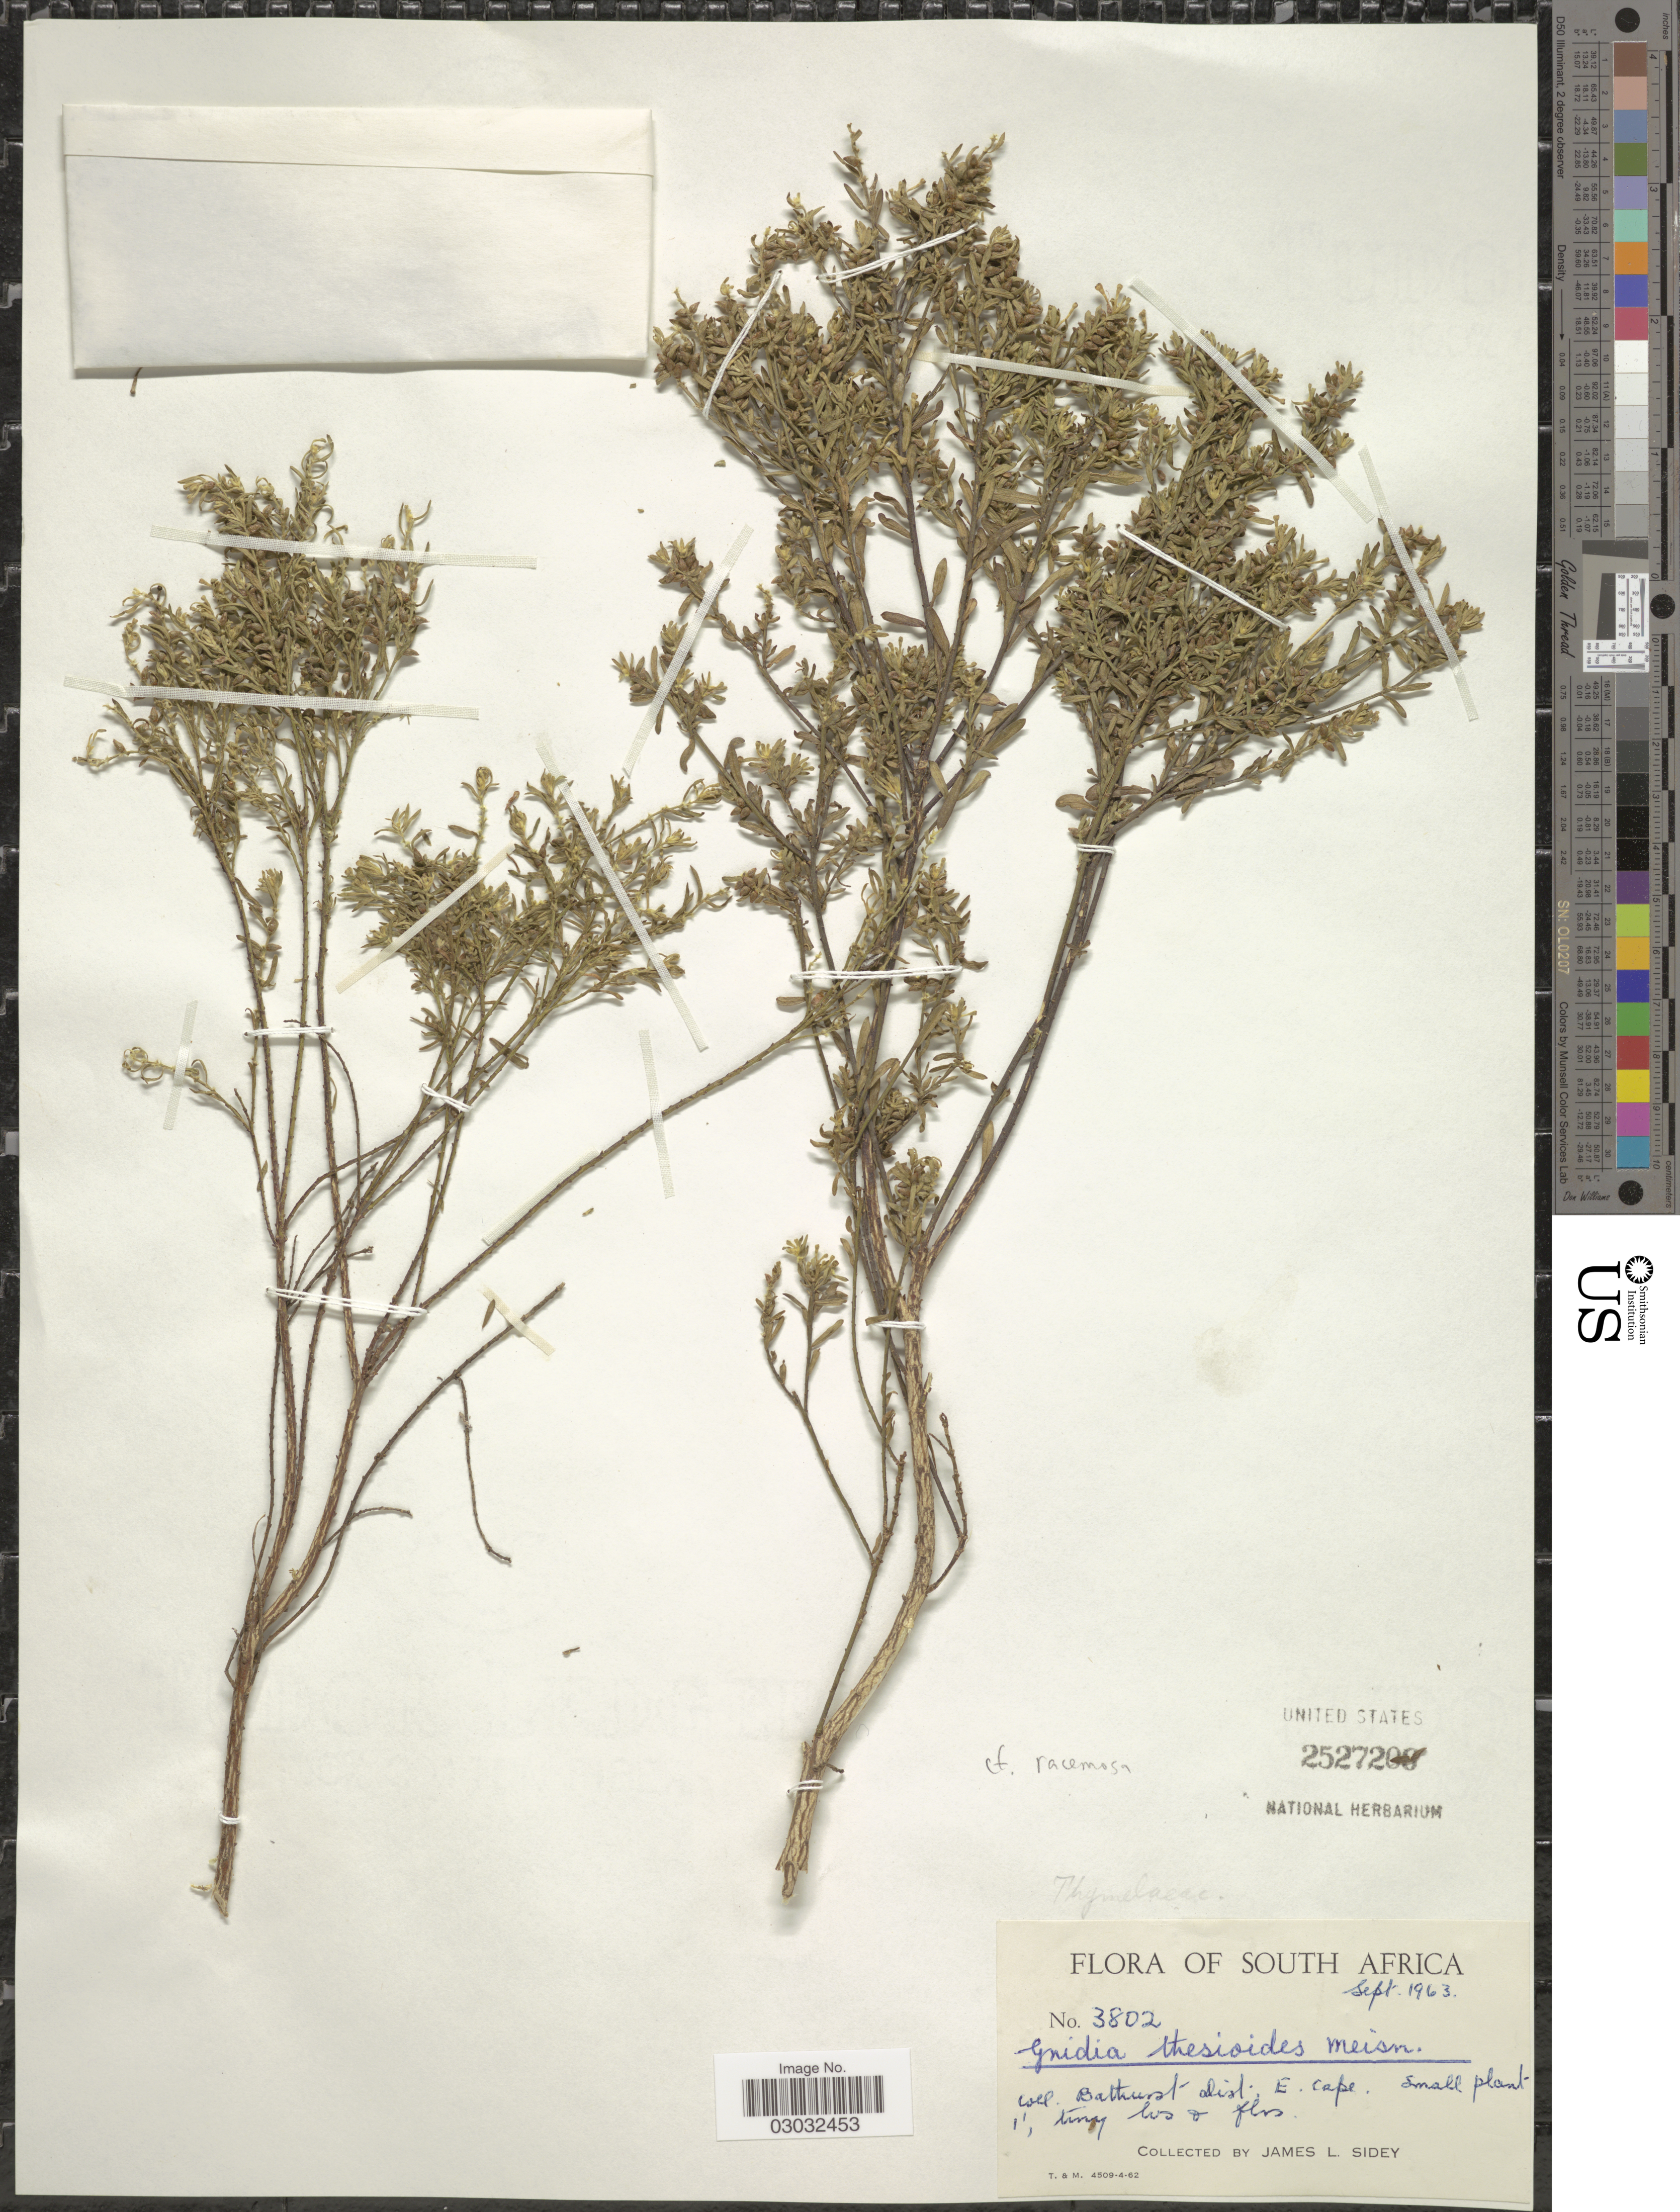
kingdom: Plantae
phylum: Tracheophyta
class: Magnoliopsida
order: Malvales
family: Thymelaeaceae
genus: Gnidia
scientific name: Gnidia racemosa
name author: Thunb.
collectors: J. L. Sidey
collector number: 3802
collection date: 1963-09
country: South Africa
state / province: Eastern Cape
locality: Bathurst dist. E. Cape.